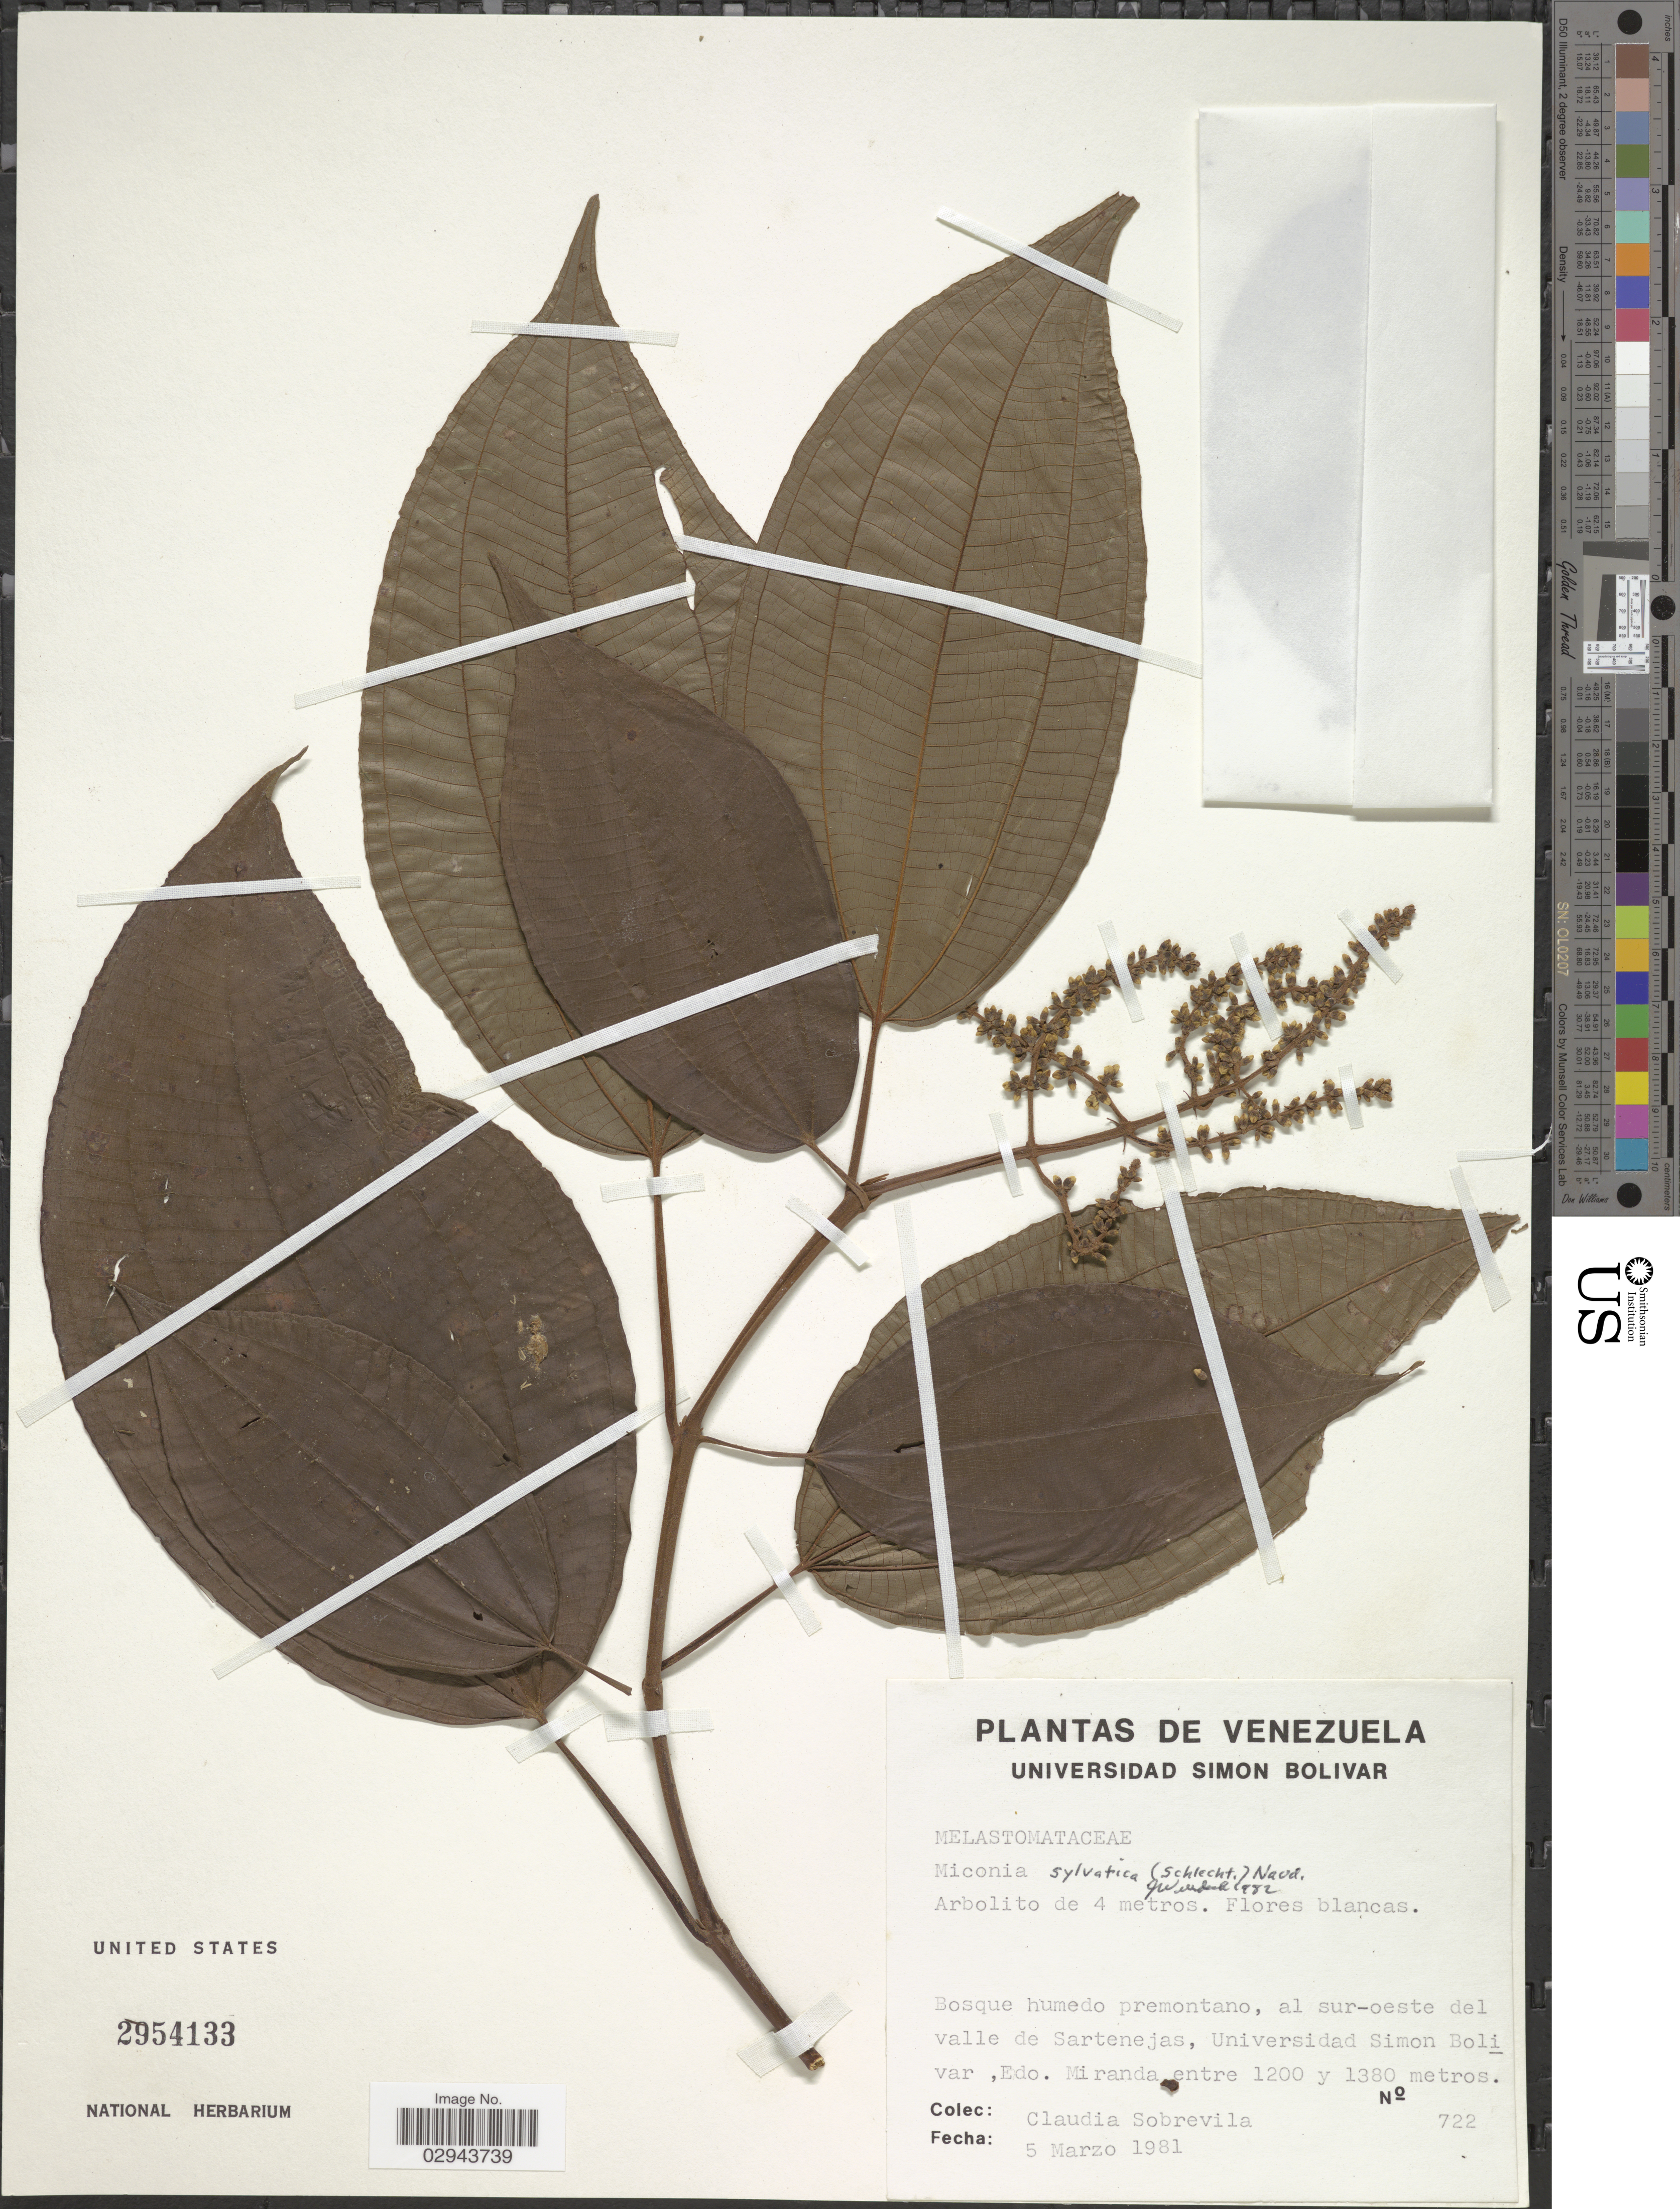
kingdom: Plantae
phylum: Tracheophyta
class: Magnoliopsida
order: Myrtales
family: Melastomataceae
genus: Miconia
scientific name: Miconia sylvatica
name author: (Schltdl.) Naudin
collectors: C. Sobrevila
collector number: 722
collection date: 1981-03-05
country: Venezuela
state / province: Miranda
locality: Al sur-oeste del valle de Sartenejas, Universidad Simon Bolivar.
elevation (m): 1200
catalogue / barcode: US 2954133